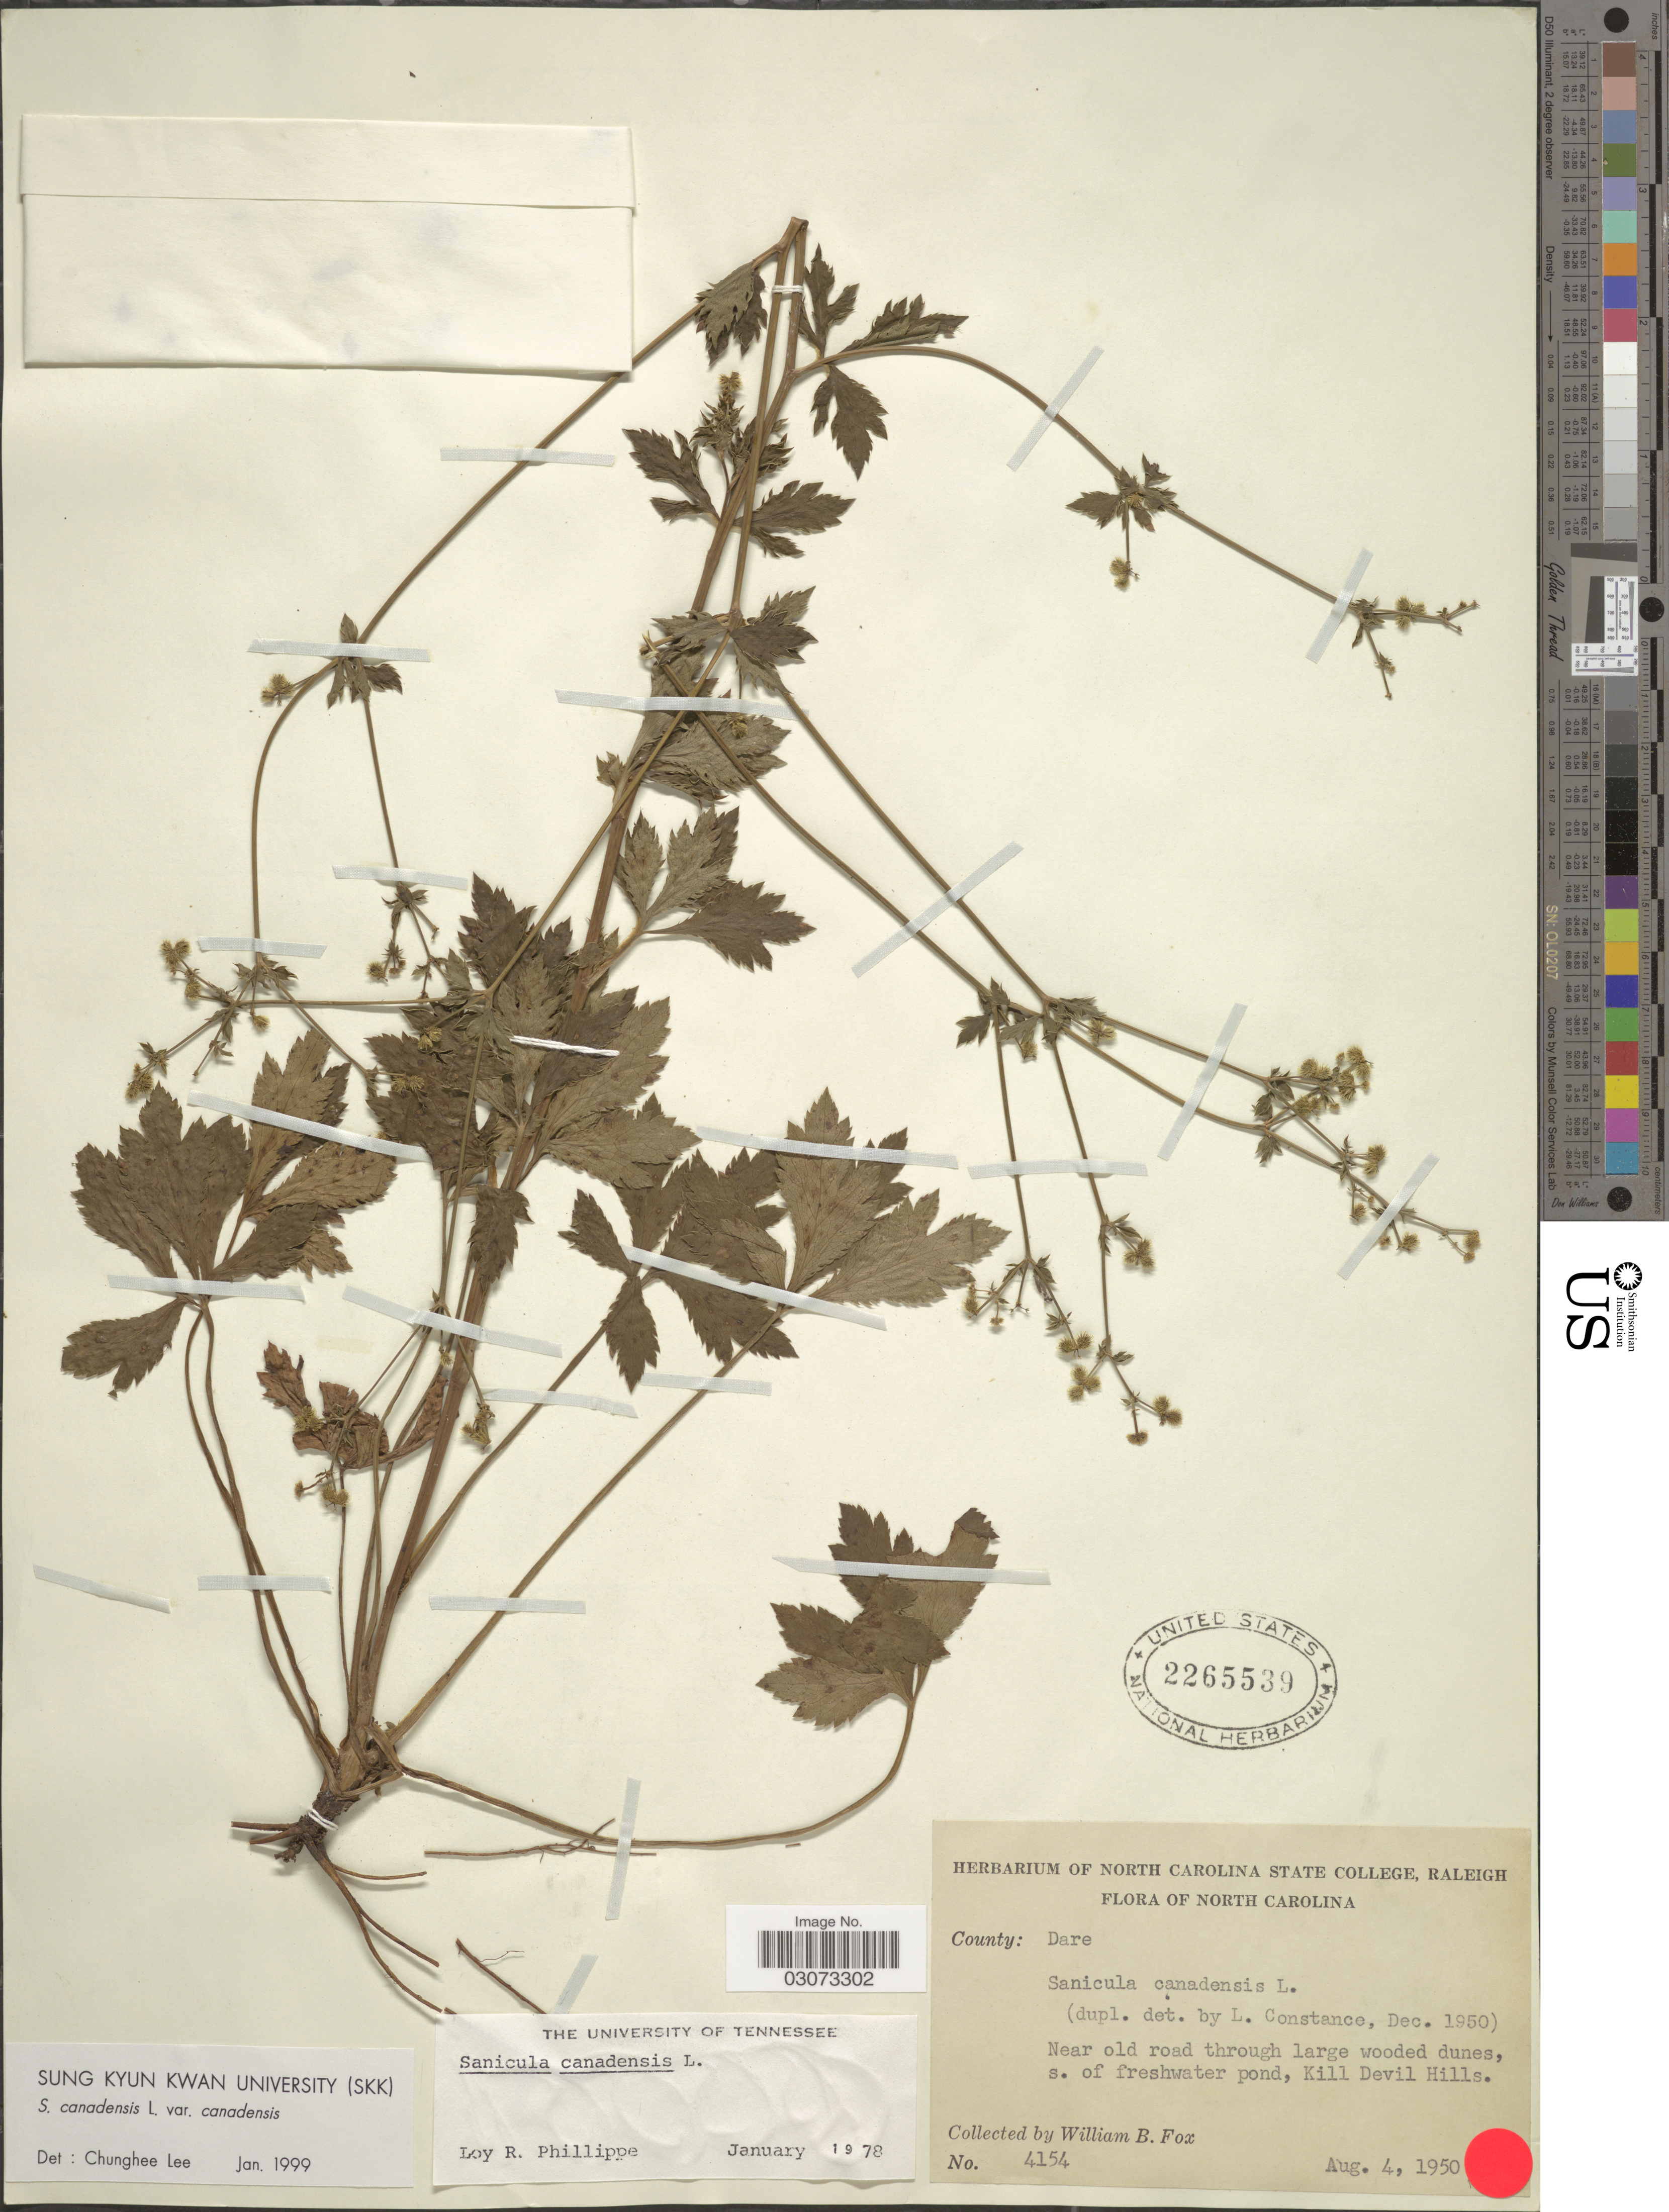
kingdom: Plantae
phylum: Tracheophyta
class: Magnoliopsida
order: Apiales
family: Apiaceae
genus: Sanicula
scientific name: Sanicula canadensis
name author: L.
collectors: W. B. Fox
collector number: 4154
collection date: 1950-08-04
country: United States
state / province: North Carolina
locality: County: Dare. Near old road through large wooded dunes, s. of freshwater pond, Kill Devil Hills.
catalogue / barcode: US 2265539